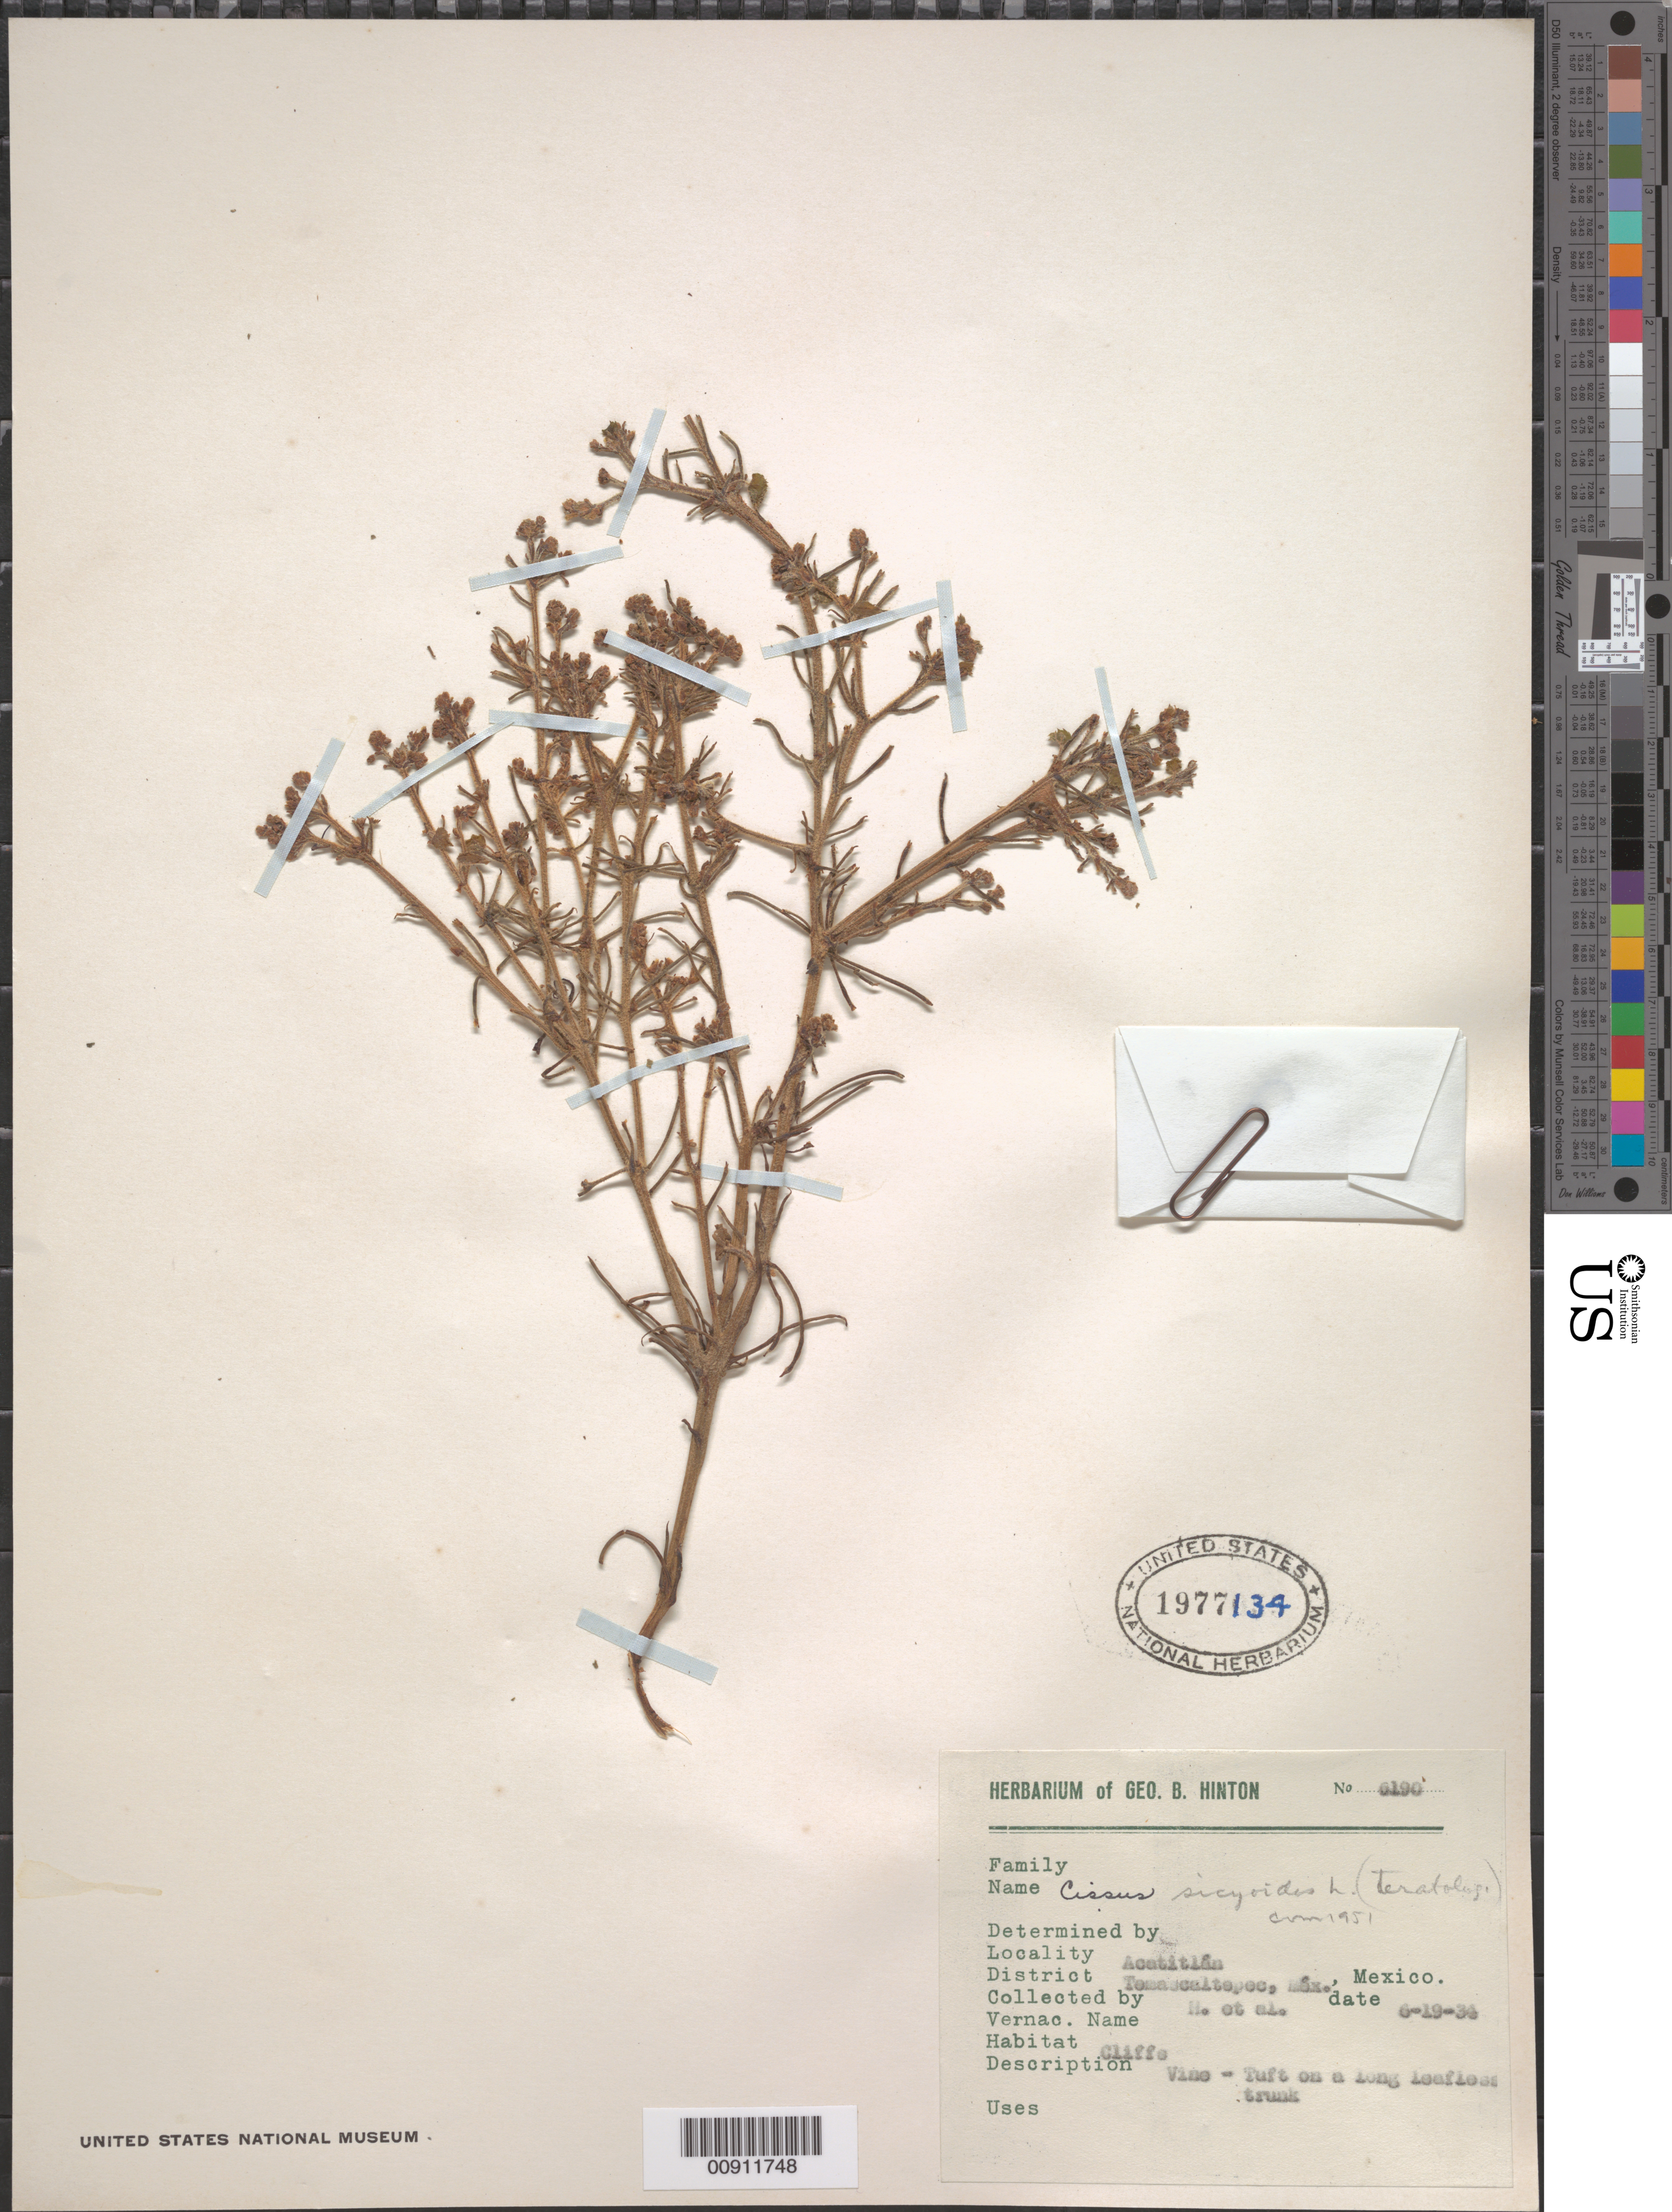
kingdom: Plantae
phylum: Tracheophyta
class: Magnoliopsida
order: Vitales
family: Vitaceae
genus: Cissus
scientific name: Cissus verticillata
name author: (L.) Nicolson & C.E. Jarvis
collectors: G. B. Hinton & et al.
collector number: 6190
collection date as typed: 19 Jun 1934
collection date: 1934-06-19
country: Mexico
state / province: México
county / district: Temascaltepec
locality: Acatitlán, District Temascaltepec, State of Mexico.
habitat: Cliffs. Tuft on a long leafless trunk.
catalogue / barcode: US 1977134